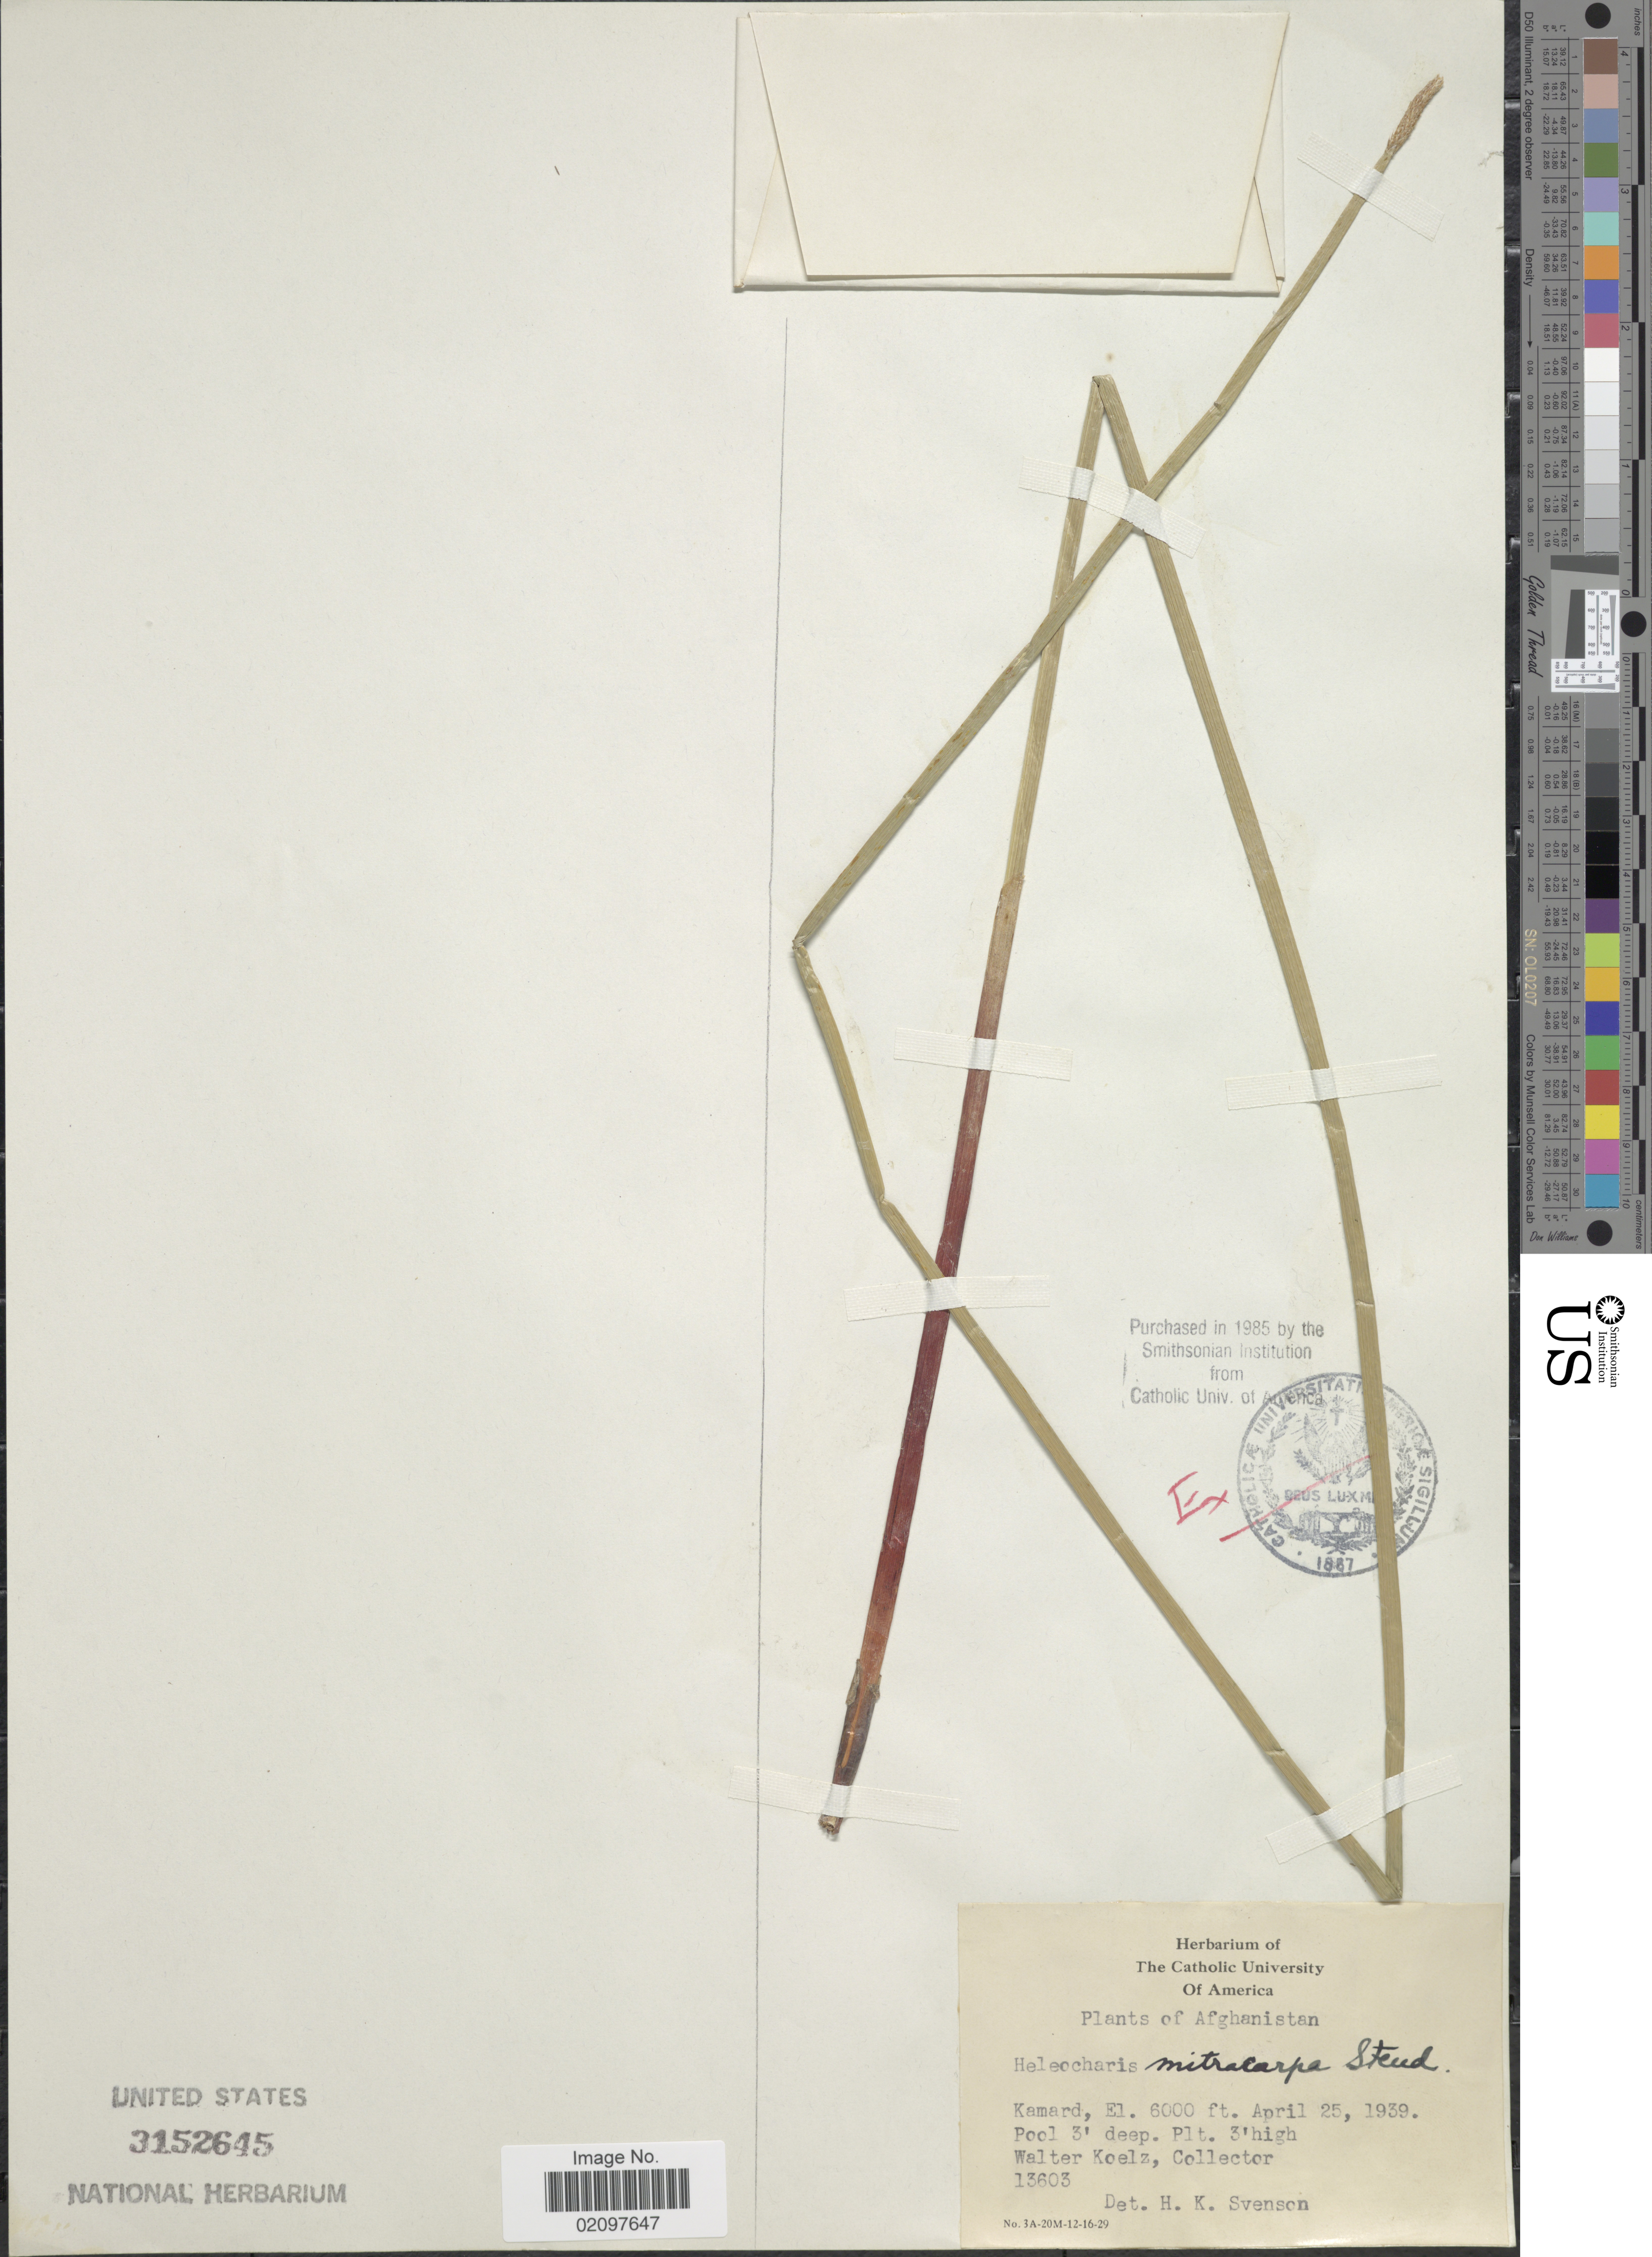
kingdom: Plantae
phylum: Tracheophyta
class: Liliopsida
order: Poales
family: Cyperaceae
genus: Eleocharis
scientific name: Eleocharis mitracarpa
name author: Steud.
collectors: W. N. Koelz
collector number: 13603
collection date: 1939-04-25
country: Afghanistan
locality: Kamard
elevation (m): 1829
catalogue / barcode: US 3152645